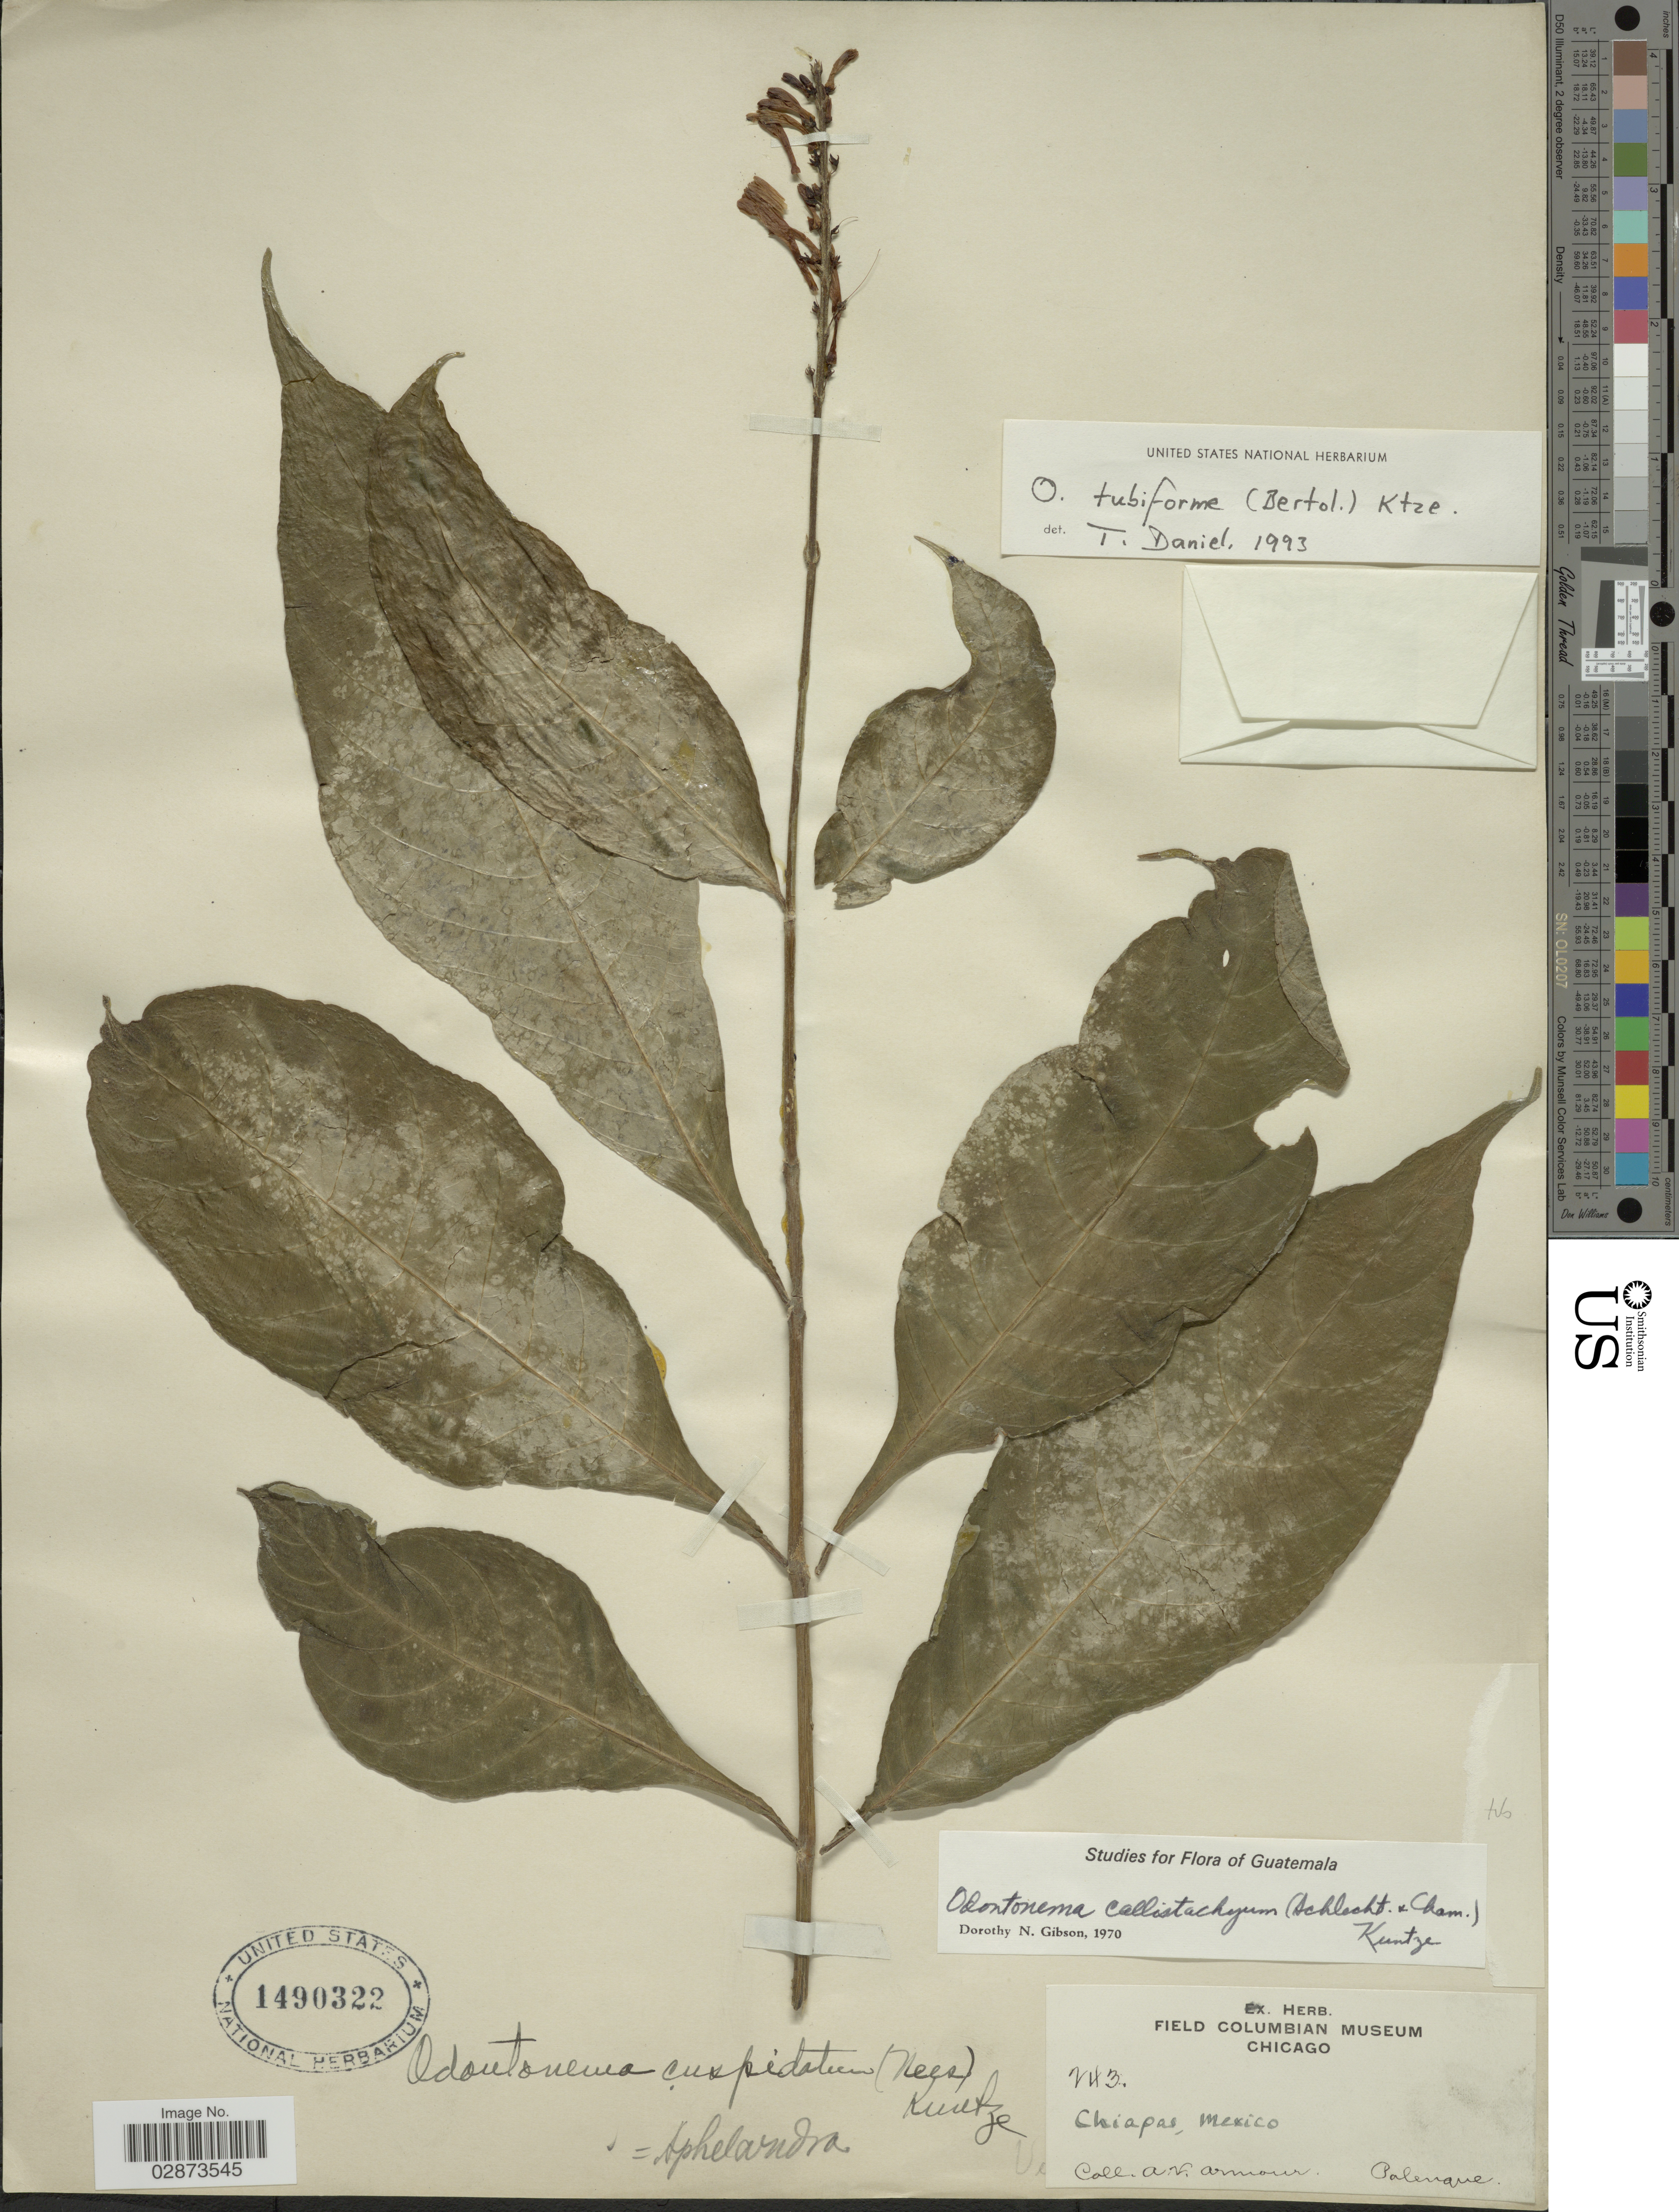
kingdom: Plantae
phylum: Tracheophyta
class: Magnoliopsida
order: Lamiales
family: Acanthaceae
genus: Odontonema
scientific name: Odontonema tubaeforme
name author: (Bertol.) Kuntze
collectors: A. Armour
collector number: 243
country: Mexico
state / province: Chiapas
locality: Palenque.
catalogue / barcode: US 1490322